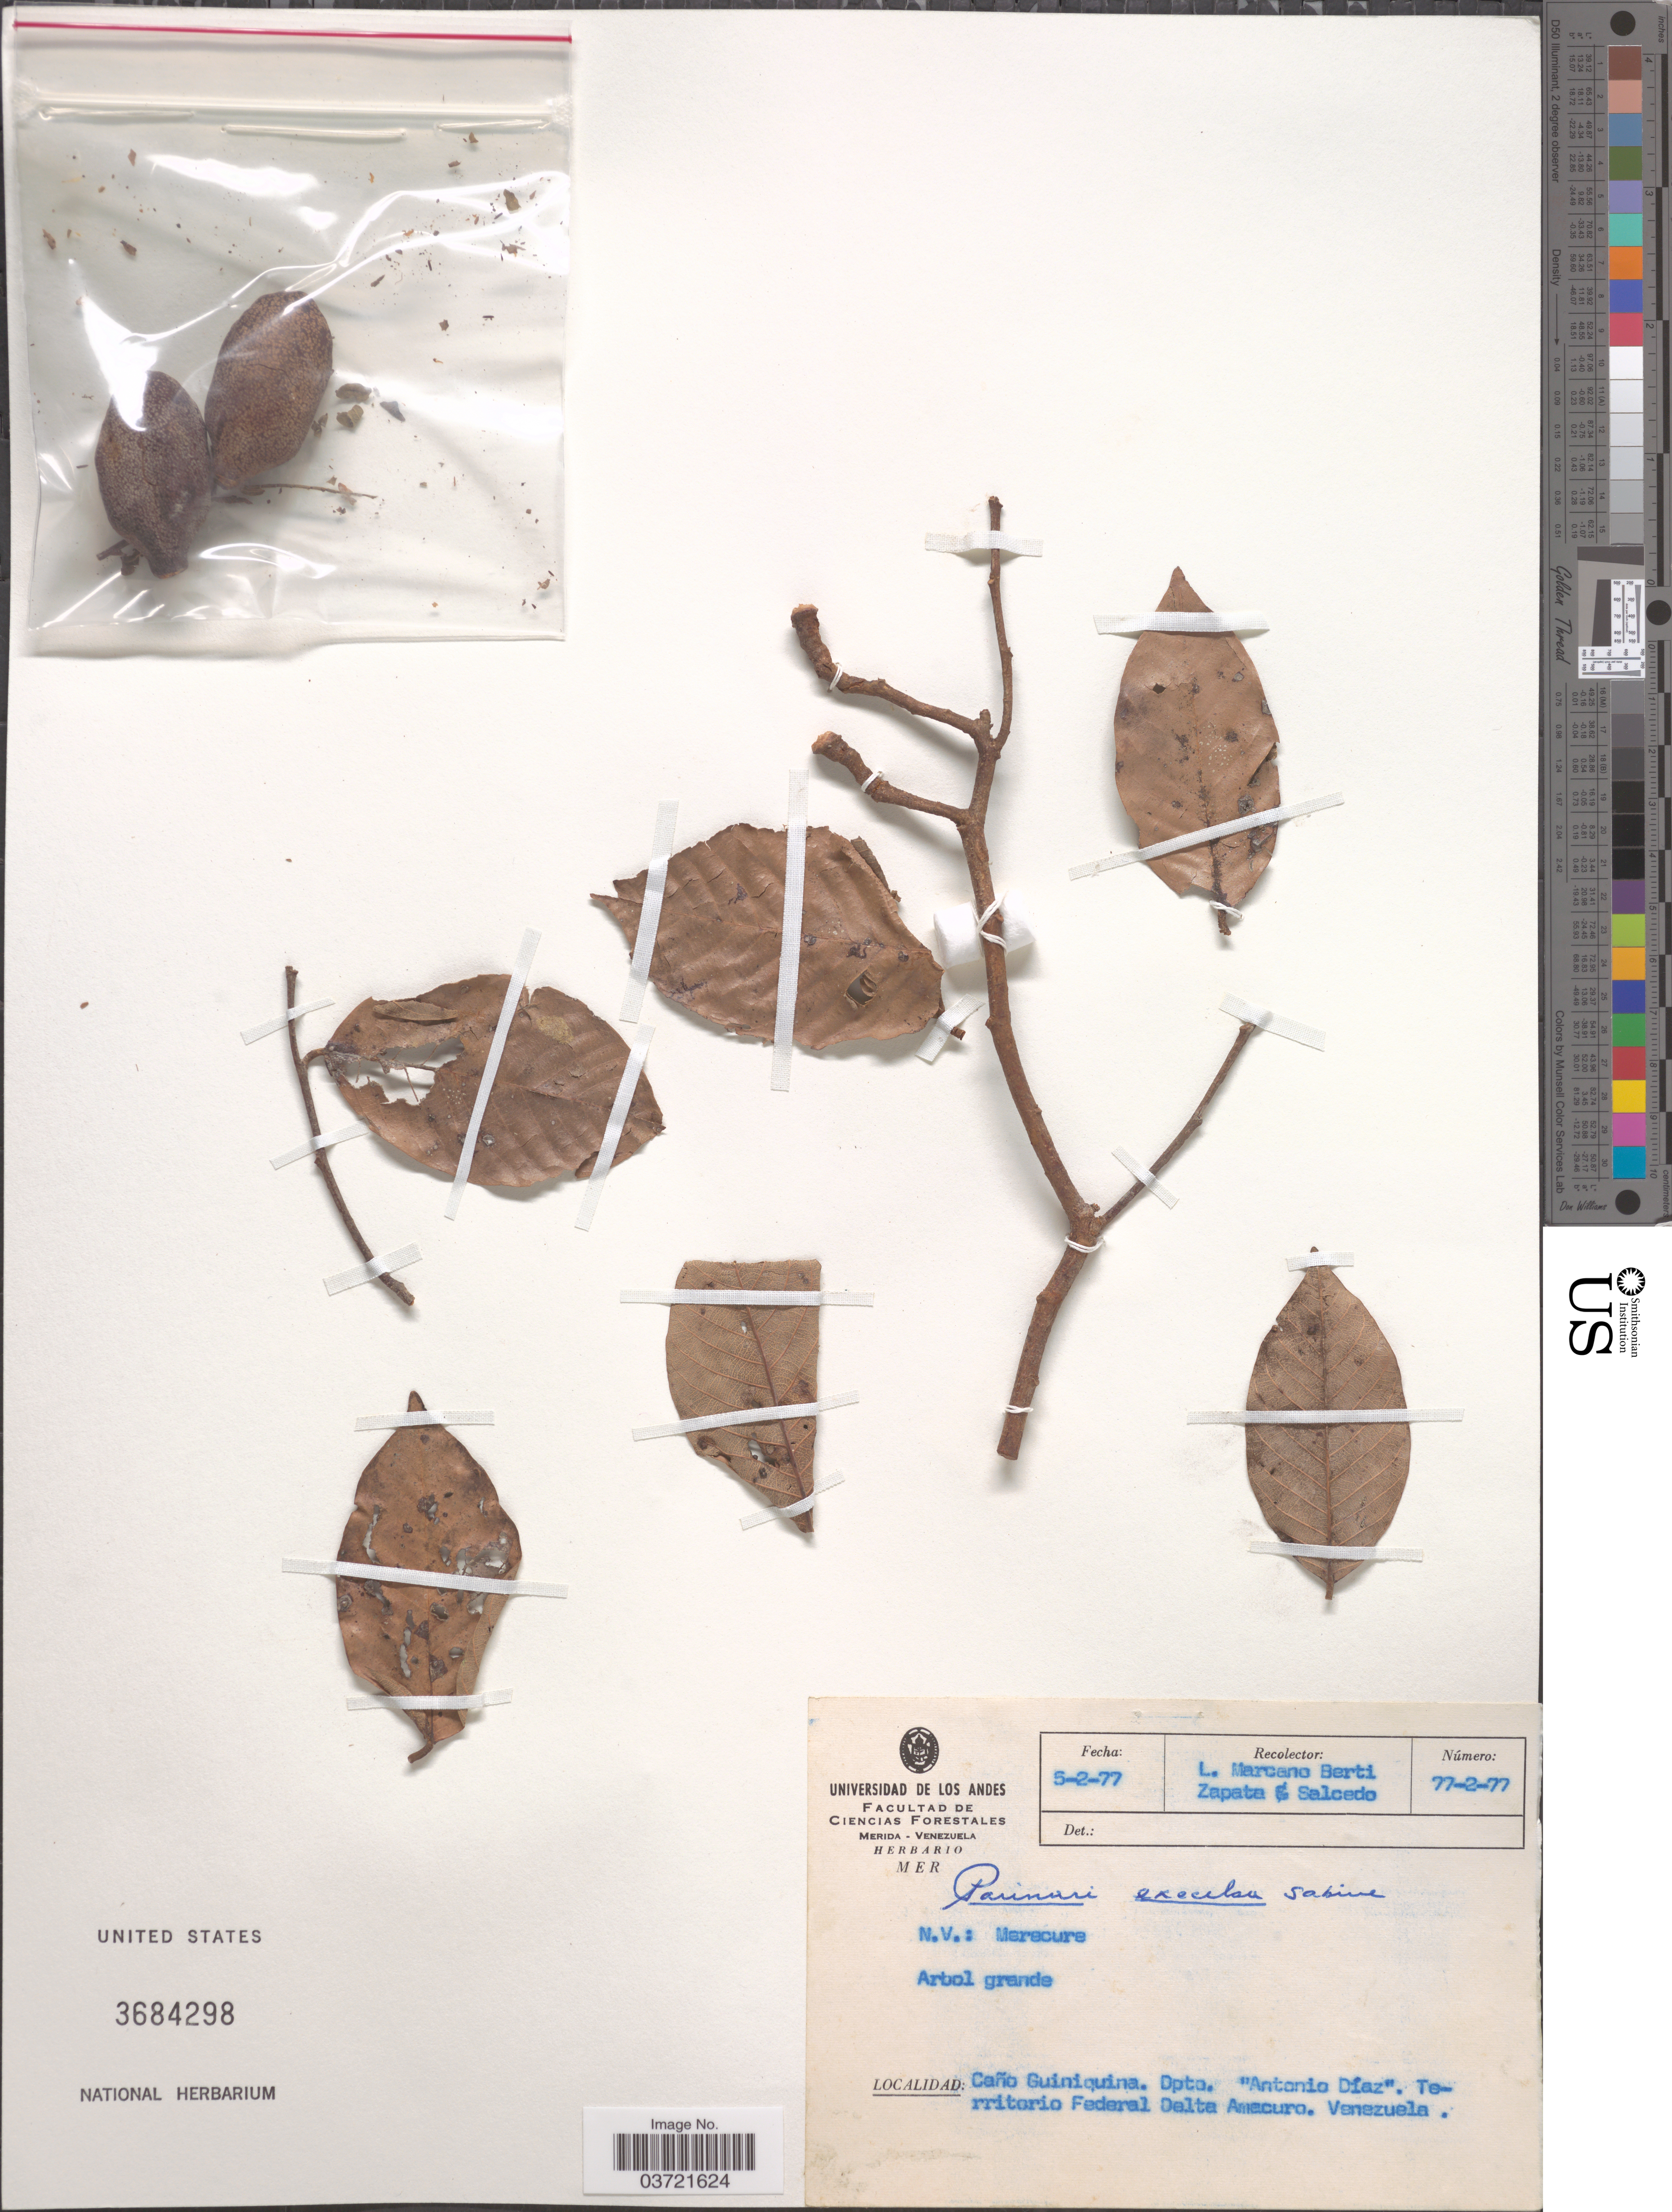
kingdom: Plantae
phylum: Tracheophyta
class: Magnoliopsida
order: Malpighiales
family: Chrysobalanaceae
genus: Parinari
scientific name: Parinari excelsa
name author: Sabine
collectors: L. Marcano-Berti, -. Zapata & Salcedo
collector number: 77-2-77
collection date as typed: Transcribed d/m/y: 5/2/77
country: Venezuela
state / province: Delta Amacuro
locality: Caño Guiniquina. dpto. "Antonio Díaz". Territorio Federal Delta Amacuro.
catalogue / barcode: US 3684298